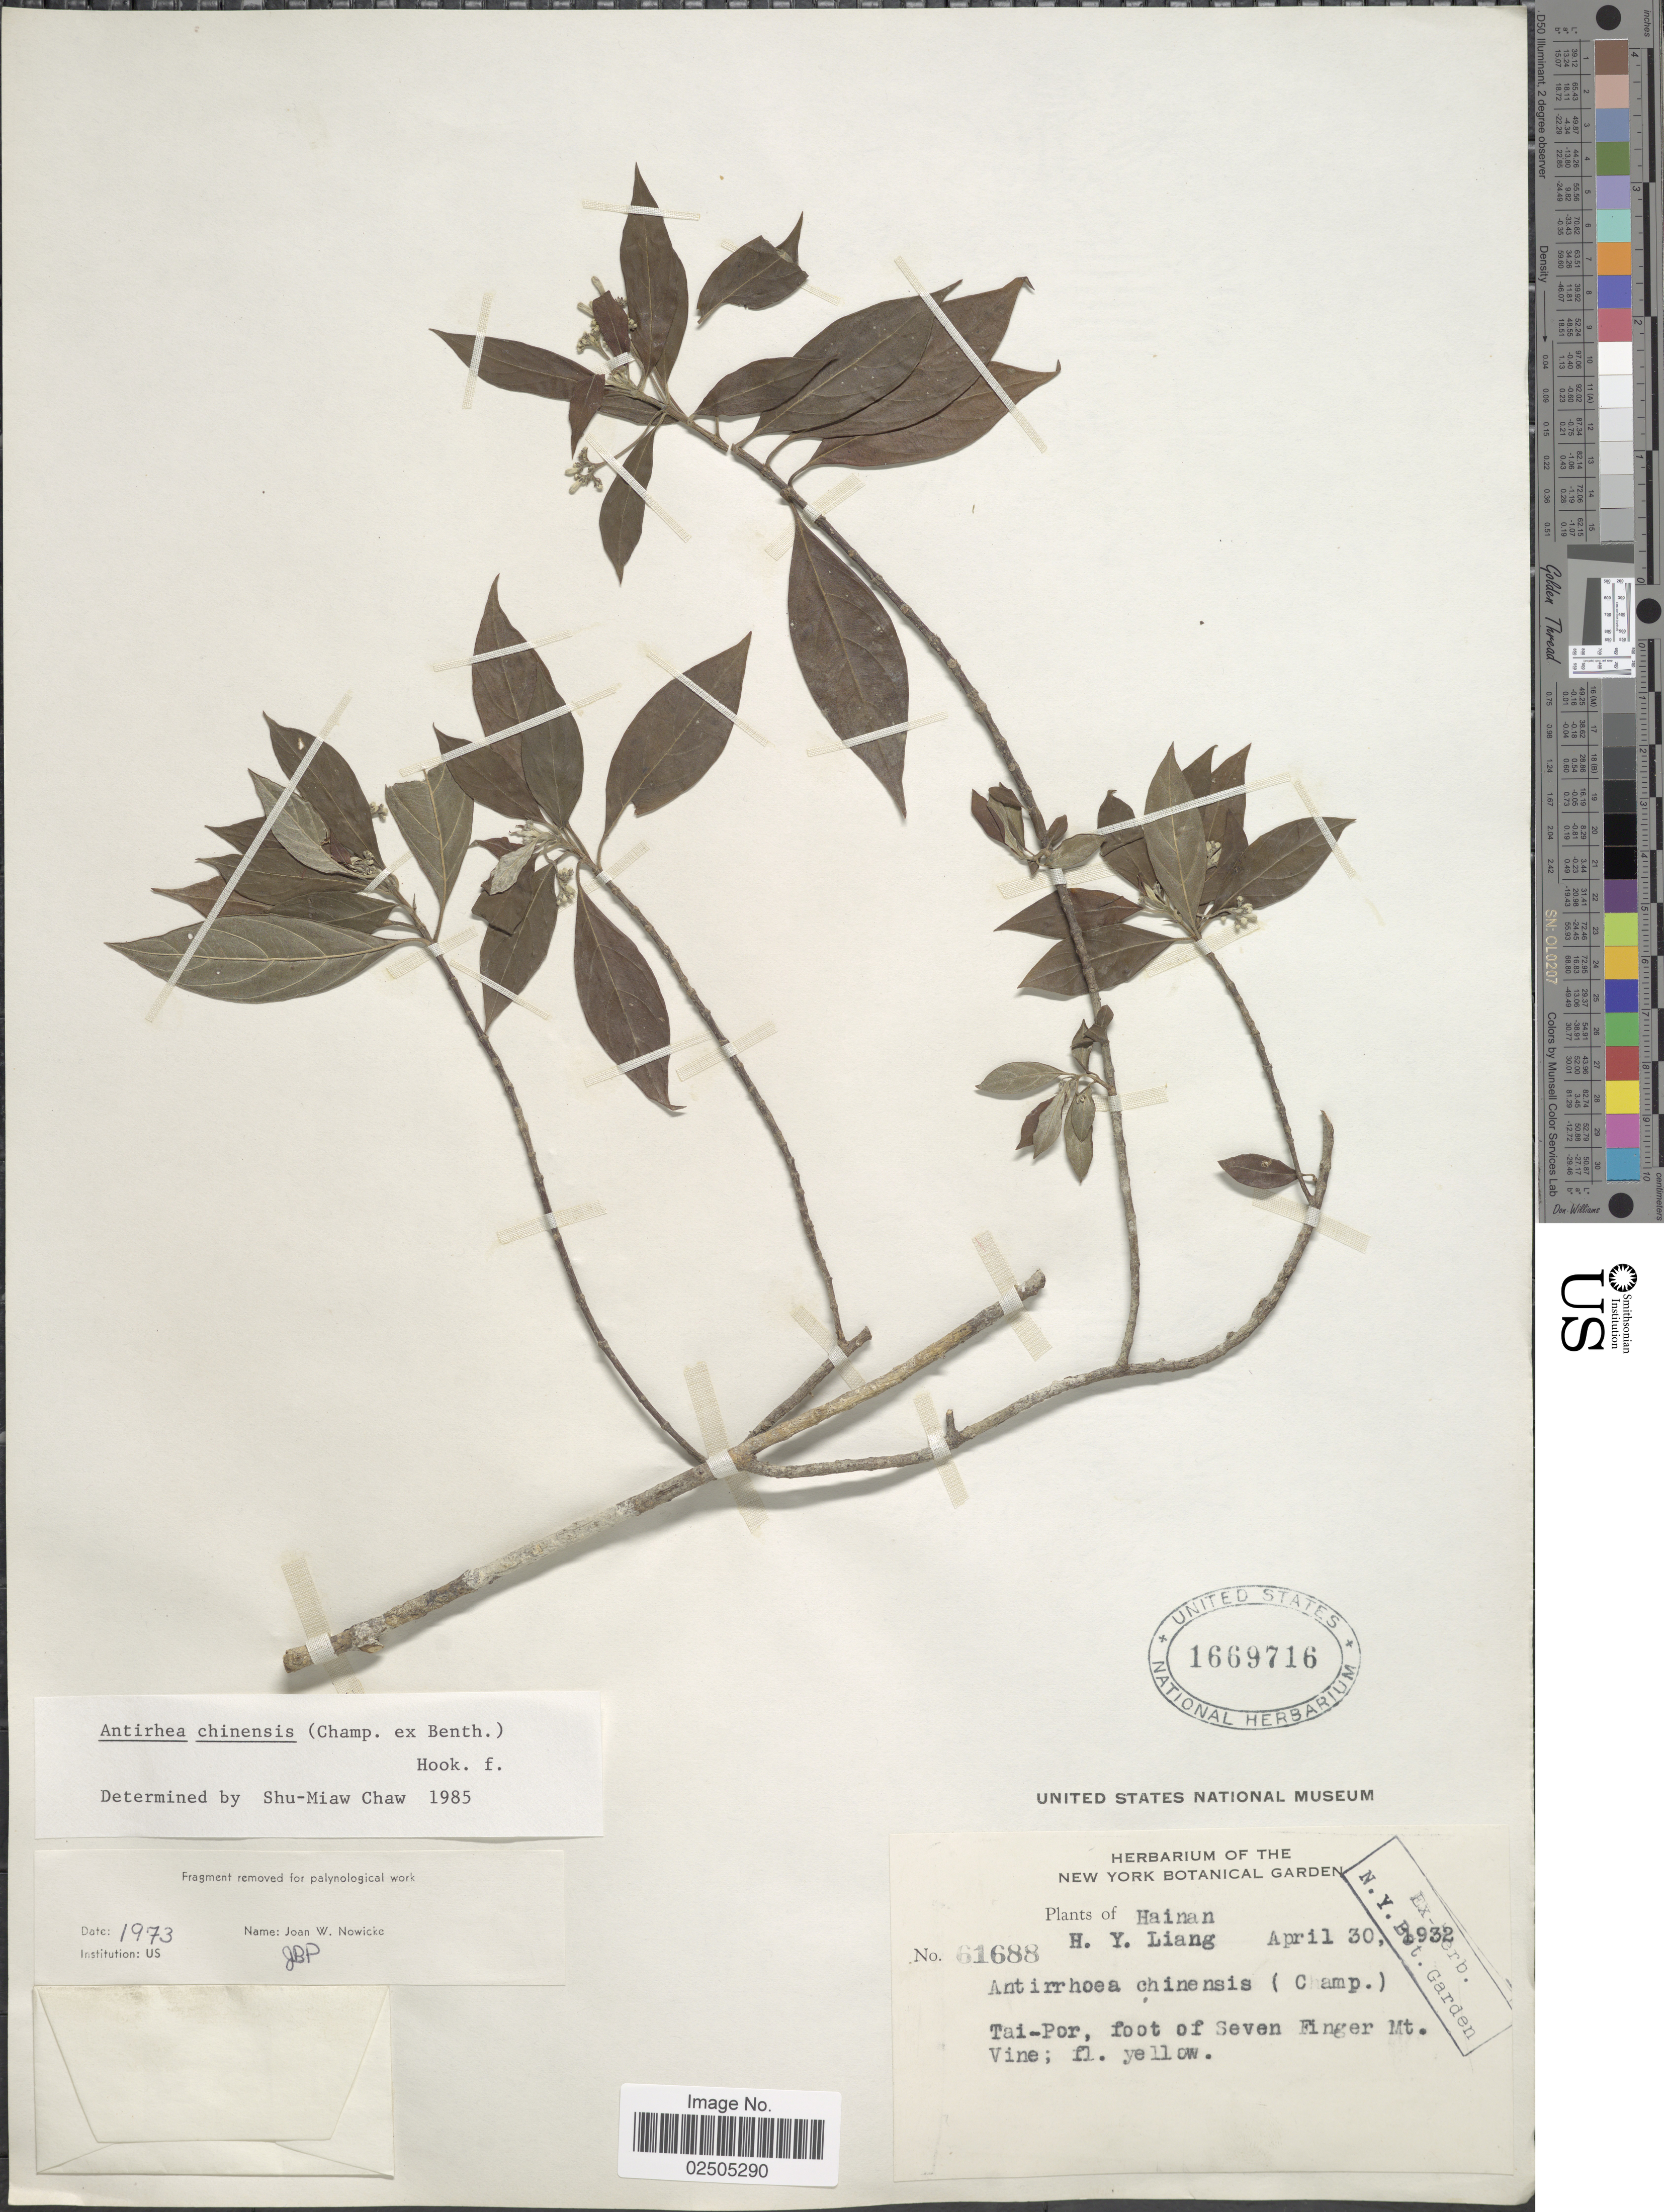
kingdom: Plantae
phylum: Tracheophyta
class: Magnoliopsida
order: Gentianales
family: Rubiaceae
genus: Antirhea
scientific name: Antirhea chinensis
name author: (Champ. ex Benth.) Benth. & Hook. f. ex F.B. Forbes & Hemsl.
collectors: H. Y. Liang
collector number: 61688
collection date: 1932-04-30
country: China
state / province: Hainan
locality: Tai-Por, foot of Seven Finger Mt.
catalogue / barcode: US 1669716